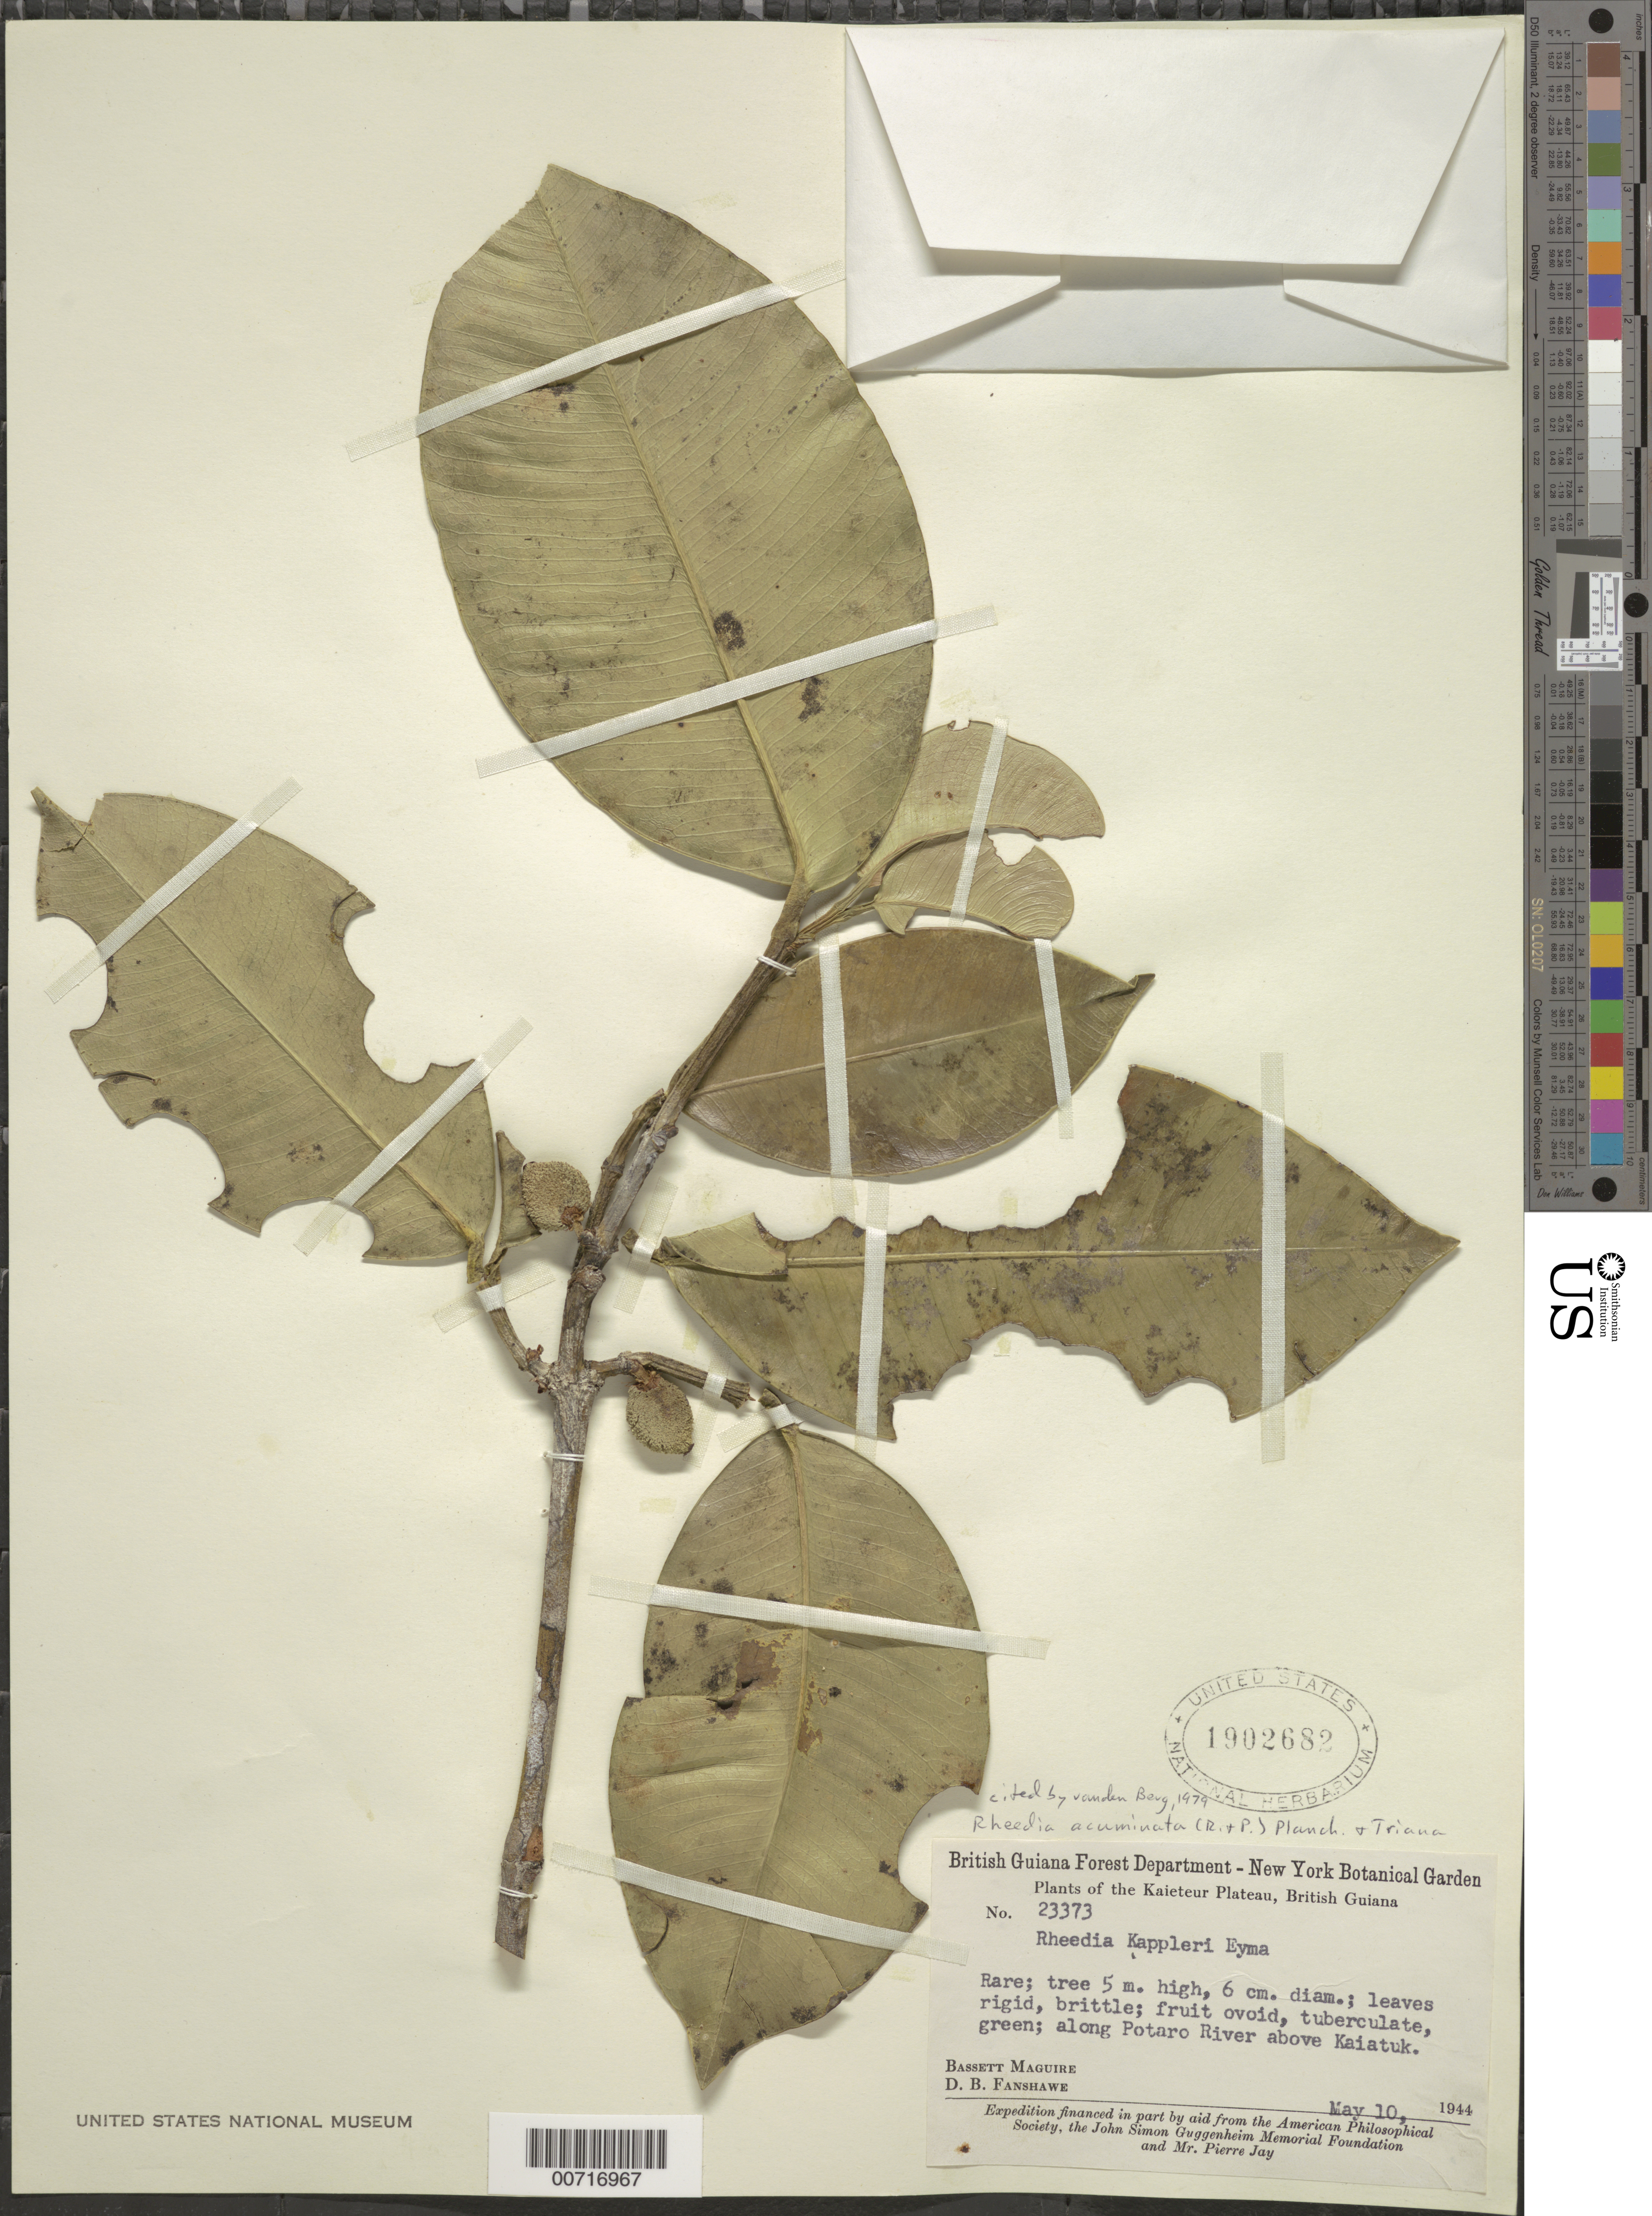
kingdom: Plantae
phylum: Tracheophyta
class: Magnoliopsida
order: Malpighiales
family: Clusiaceae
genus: Garcinia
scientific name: Garcinia madruno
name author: (Kunth) Hammel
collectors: B. Maguire & D. B. Fanshawe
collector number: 23373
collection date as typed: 10-May-44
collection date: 1944-05-10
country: Guyana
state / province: Potaro-Siparuni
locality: Kaieteur Plateau, above Kaietuk, along Potaro River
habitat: Riverside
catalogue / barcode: US 1902682